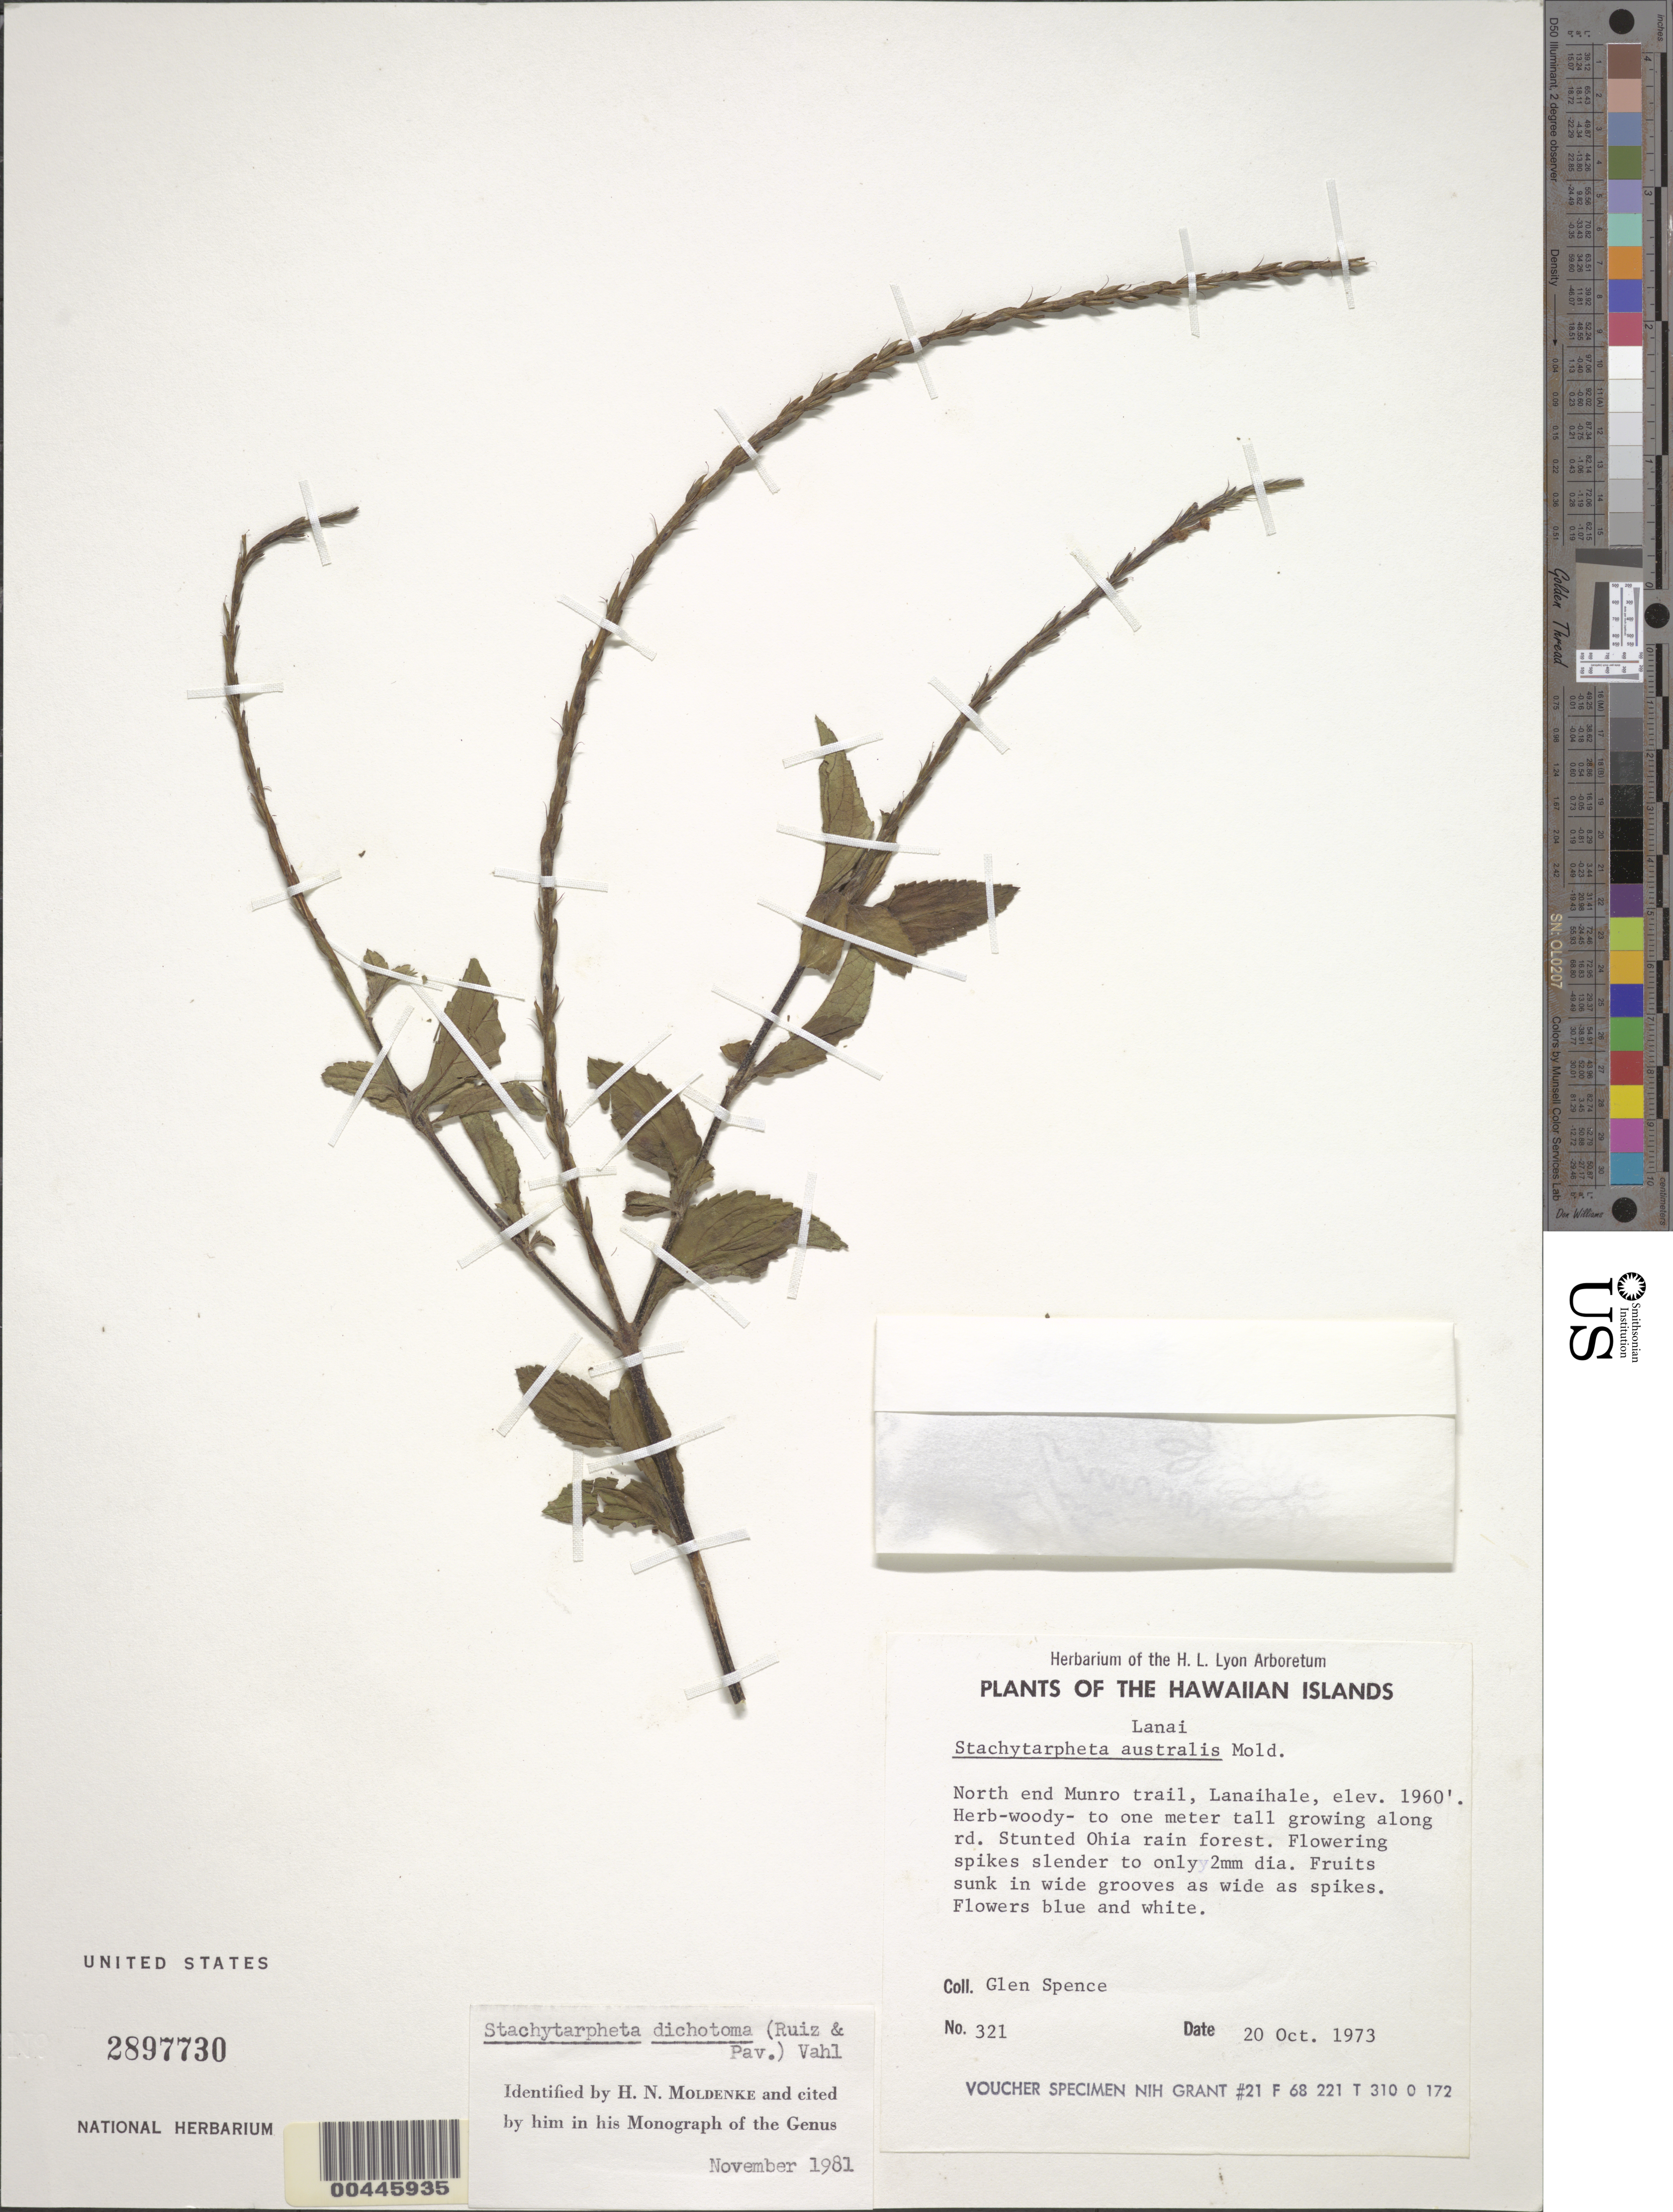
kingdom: Plantae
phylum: Tracheophyta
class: Magnoliopsida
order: Lamiales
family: Verbenaceae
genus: Stachytarpheta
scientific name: Stachytarpheta dichotoma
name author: (Ruiz & Pav.) Vahl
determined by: Moldenke, H. N.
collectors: G. Spence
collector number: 321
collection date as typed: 20 Oct 1973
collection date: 1973-10-20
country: United States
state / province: Hawaii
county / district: Maui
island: Lana'i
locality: North end Munro Trail, Lanaihale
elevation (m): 597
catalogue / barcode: US 2897730